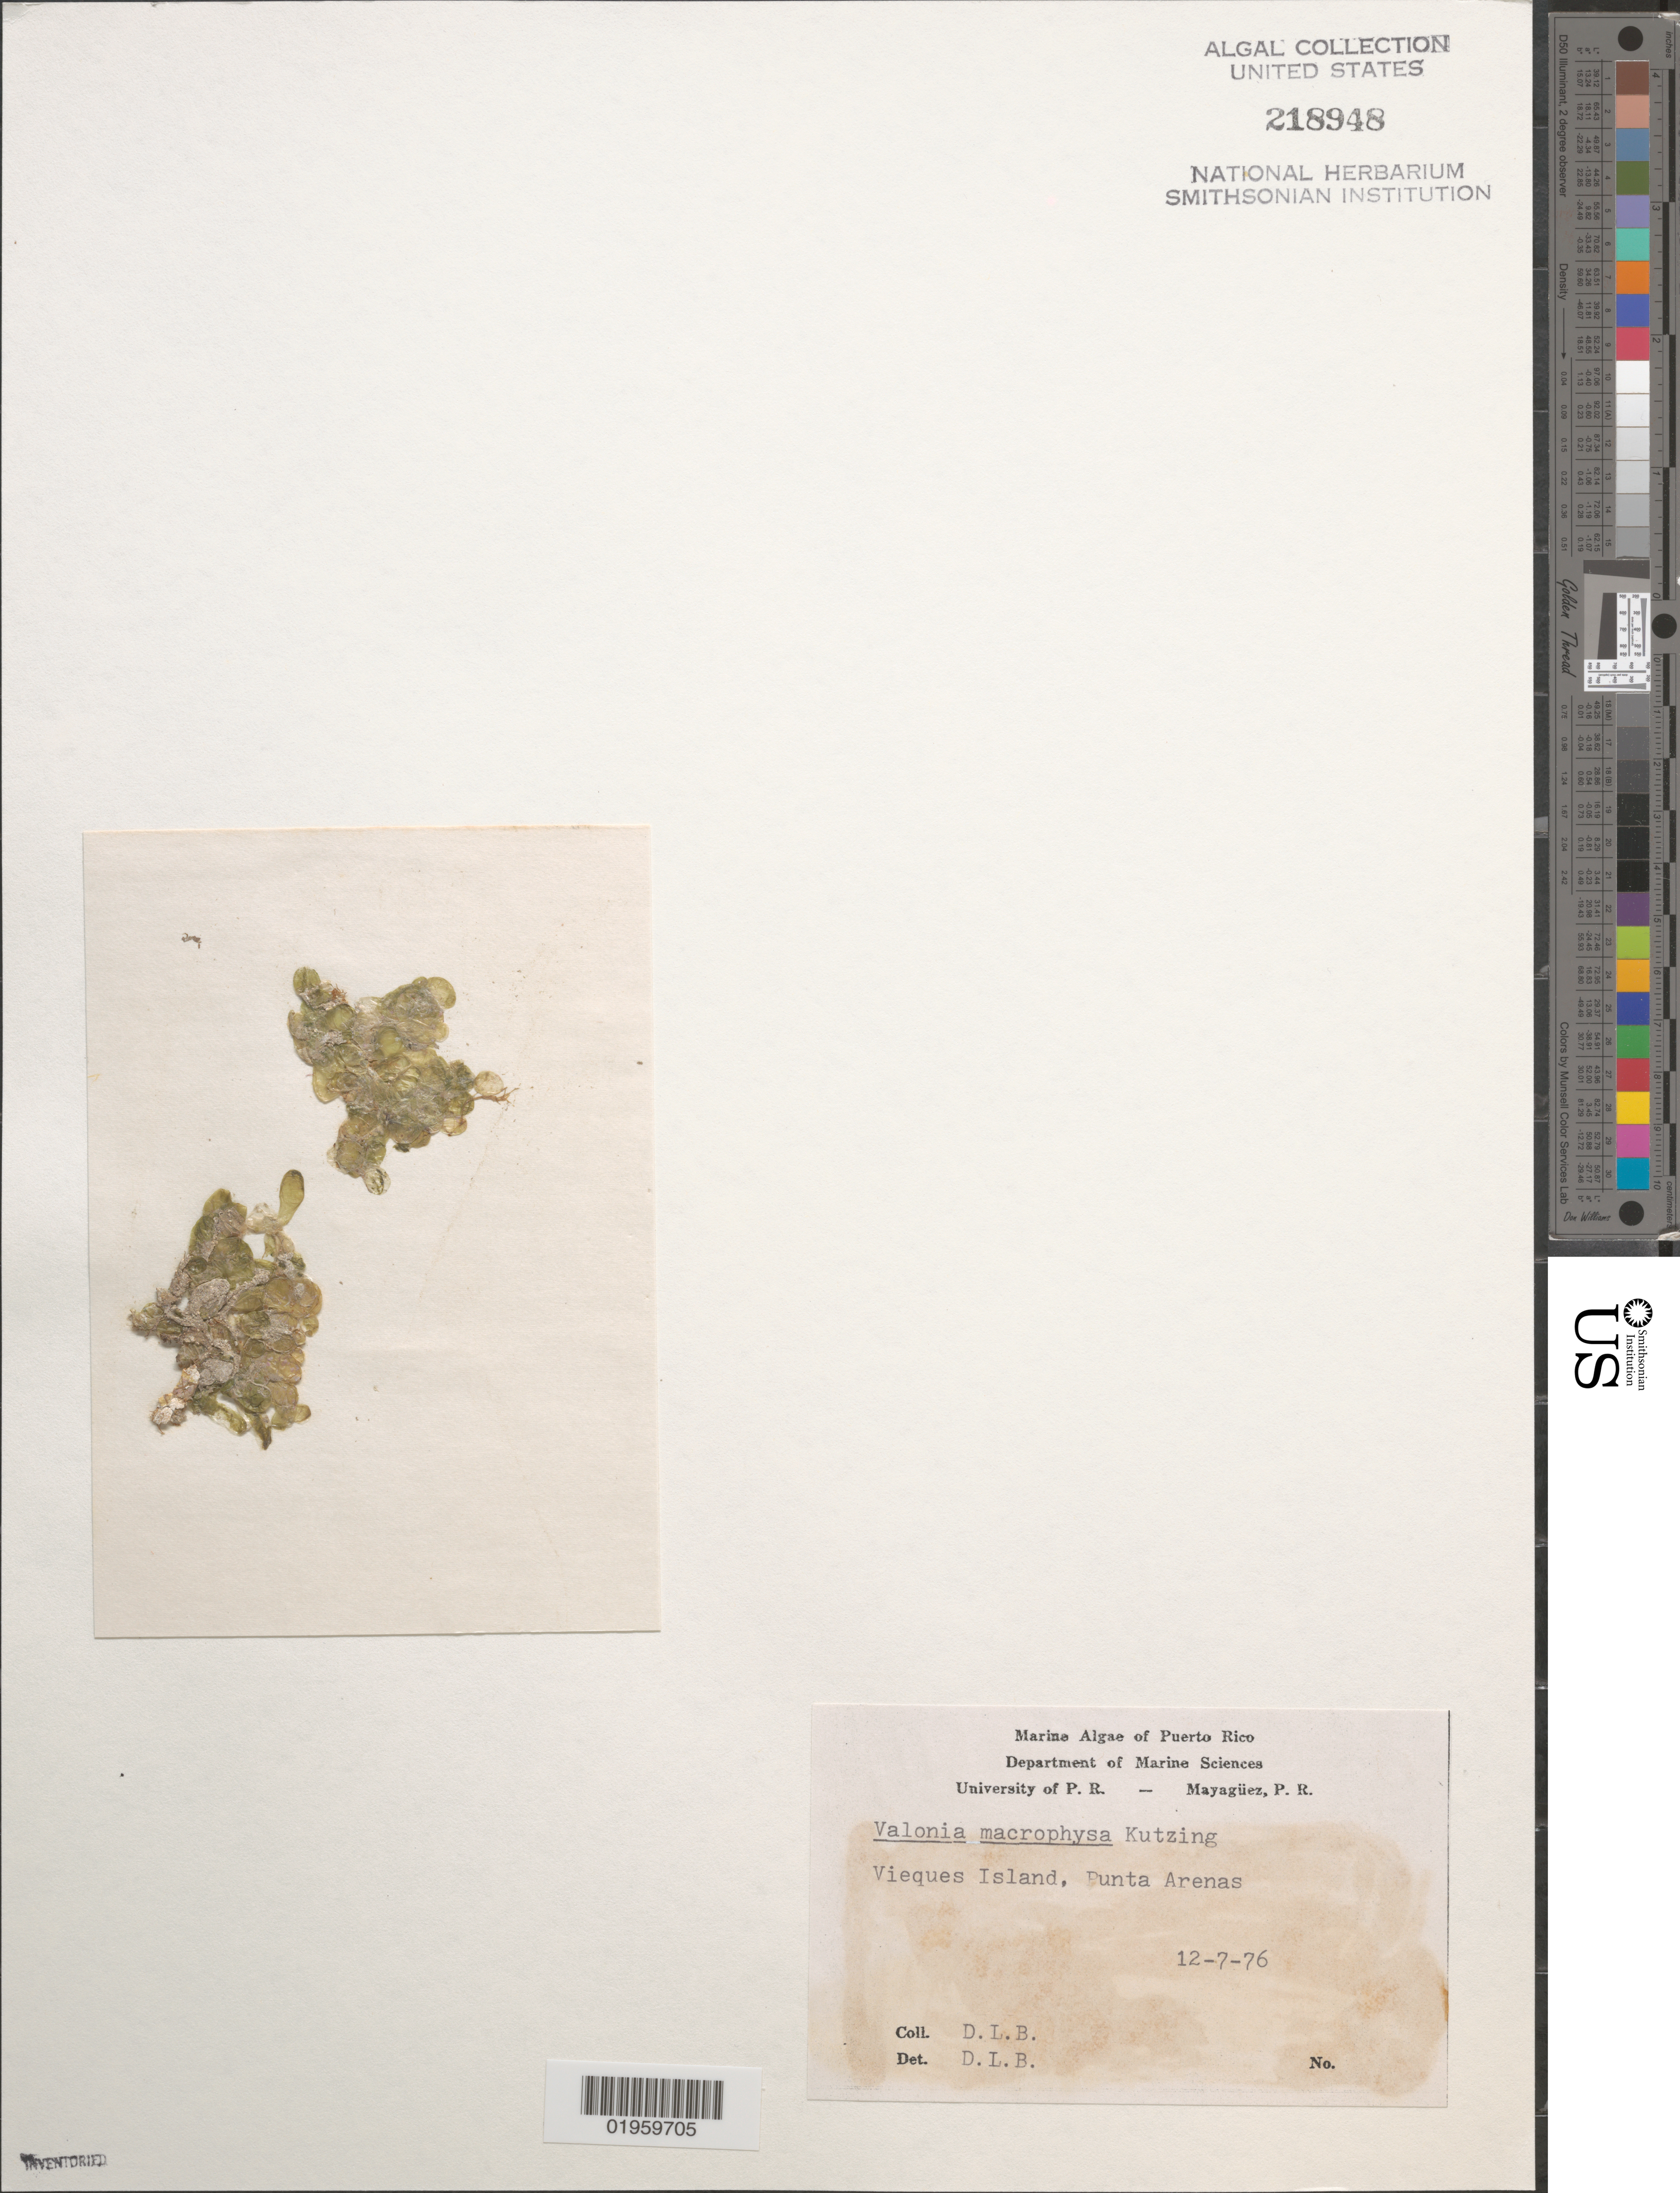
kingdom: Plantae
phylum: Chlorophyta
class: Ulvophyceae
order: Siphonocladales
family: Valoniaceae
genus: Valonia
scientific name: Valonia macrophysa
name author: Kütz.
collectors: D. L. B.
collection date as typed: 3 Jul 75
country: Puerto Rico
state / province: Vieques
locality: Vieques Island, Punta Arenas.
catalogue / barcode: US 218948